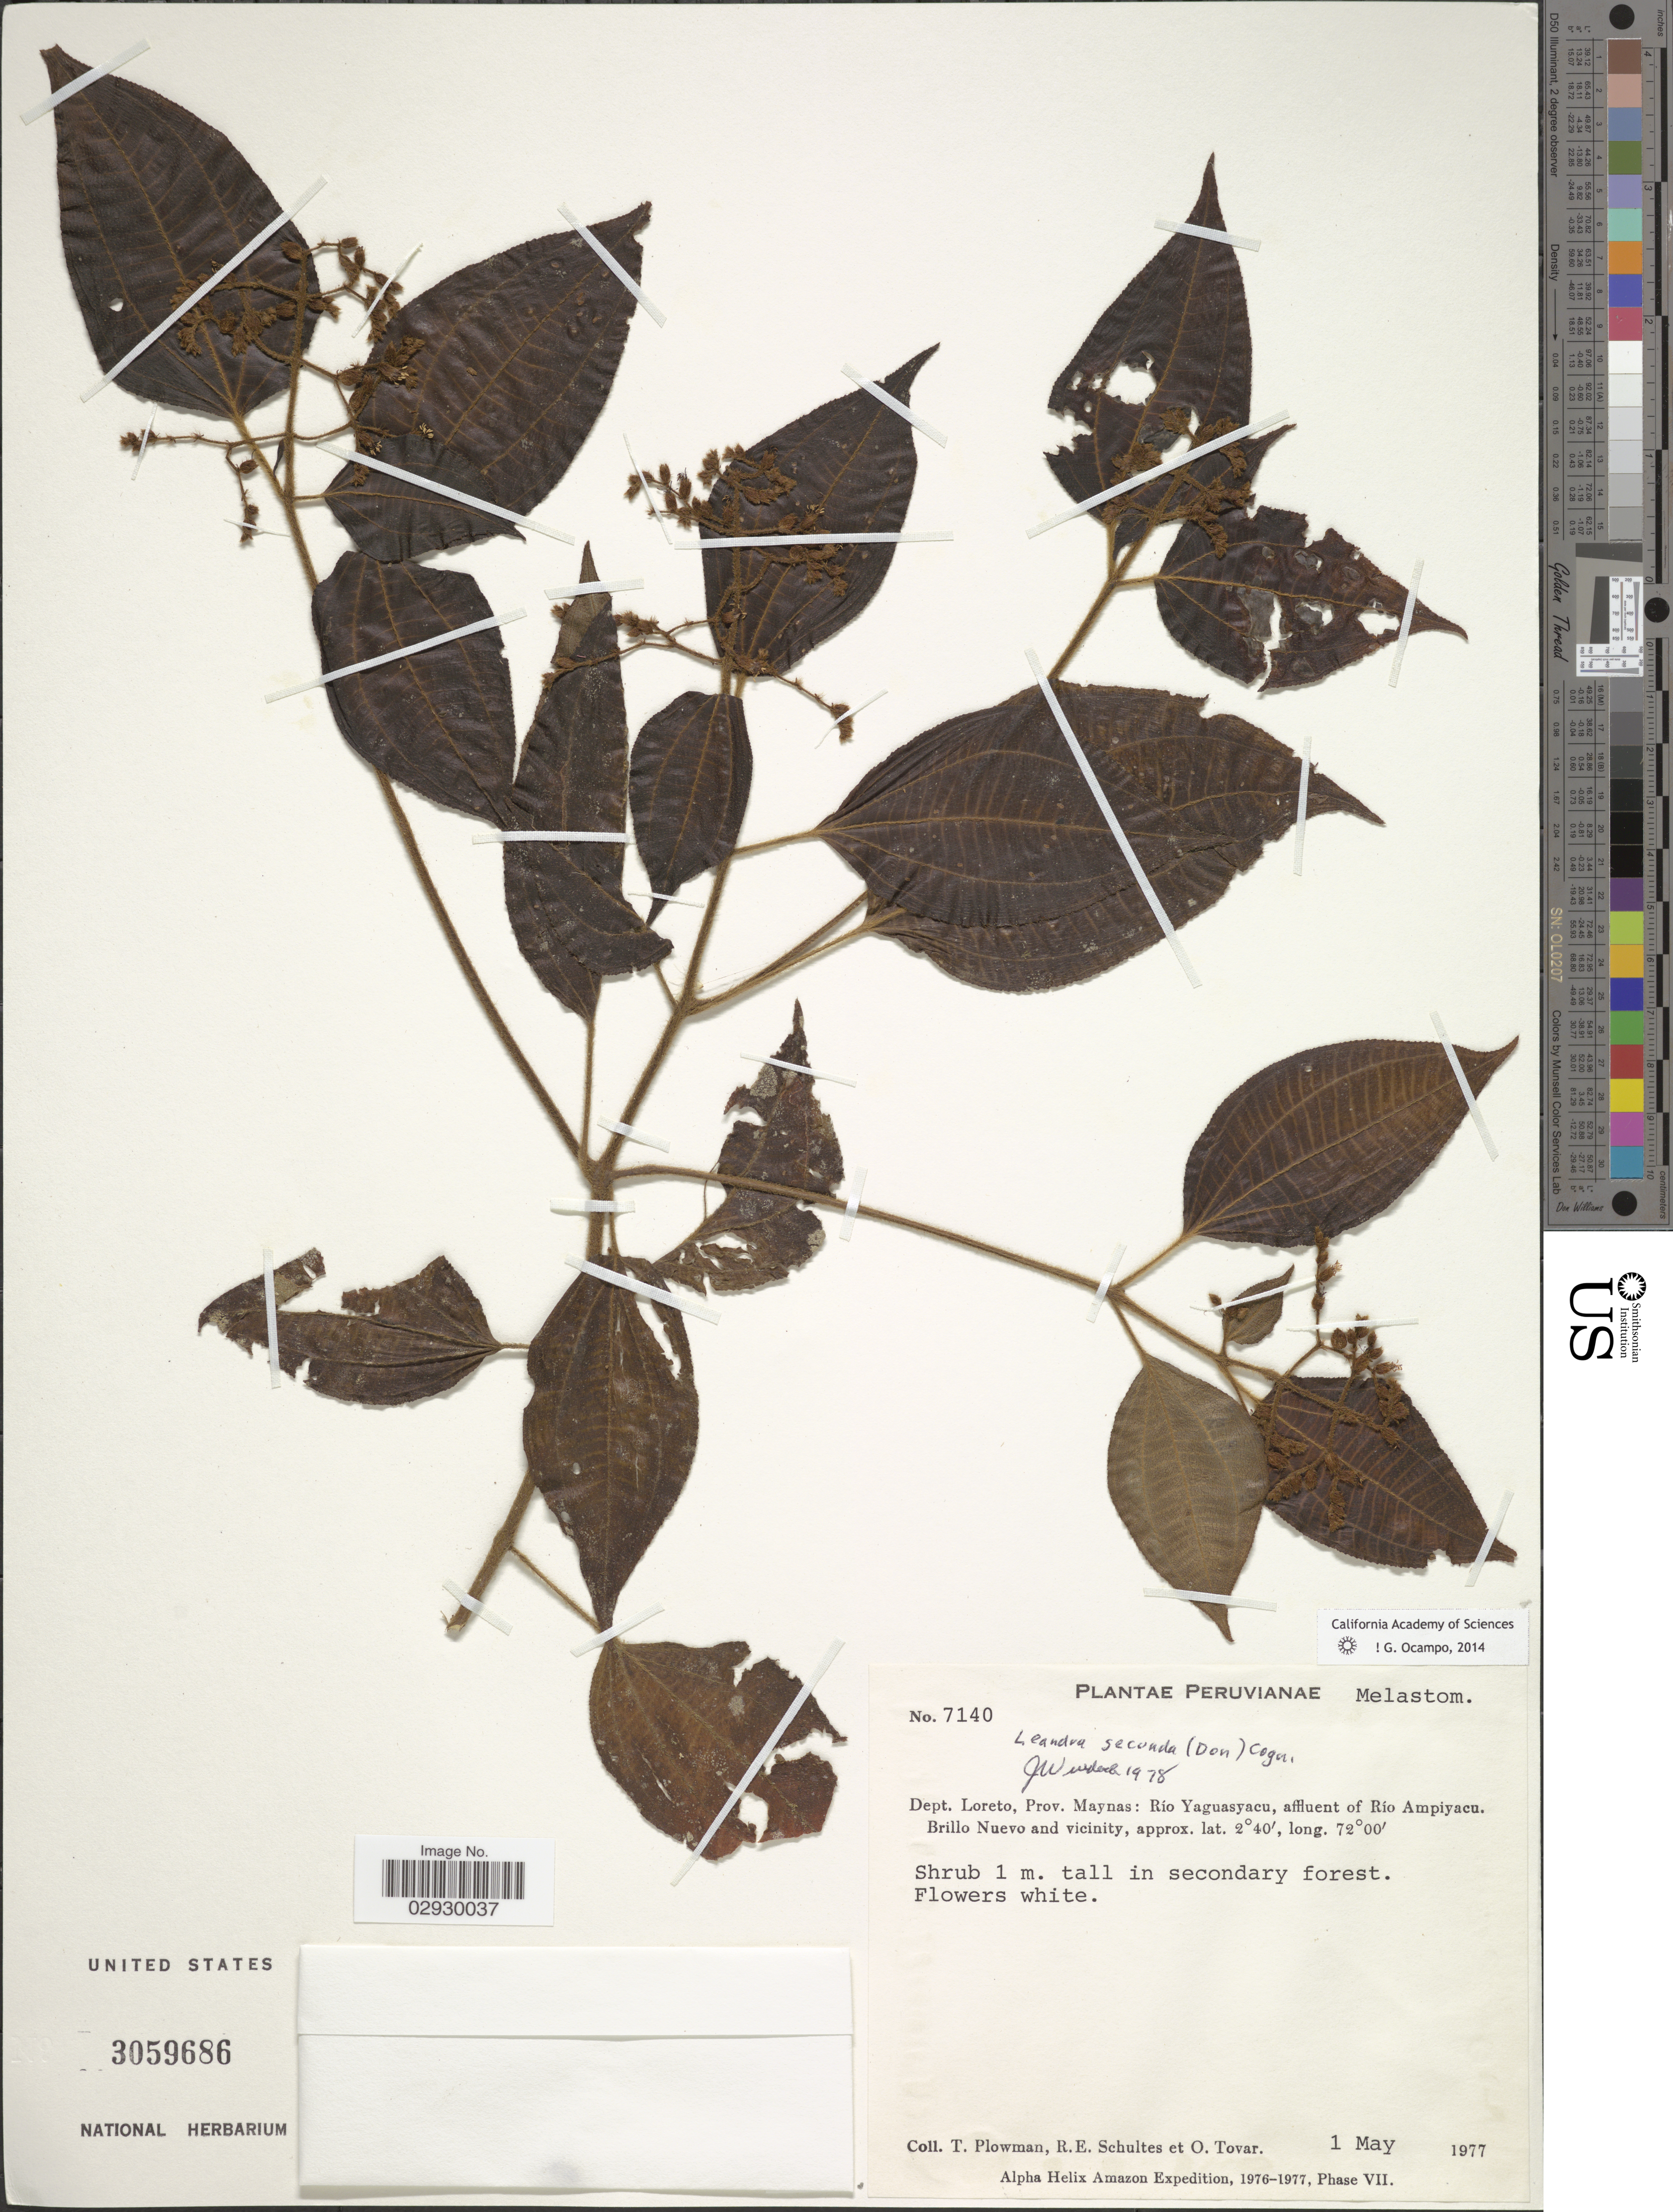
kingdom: Plantae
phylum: Tracheophyta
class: Magnoliopsida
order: Myrtales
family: Melastomataceae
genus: Leandra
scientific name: Leandra solenifera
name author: Cogn.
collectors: T. Plowman, R. E. Schultes & Ó. Tovar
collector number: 7140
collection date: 1977-05-01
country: Peru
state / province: Loreto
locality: Dept. Loreto, Prov. Maynas: Río Yaguasyacu, affluent of Río Ampiyacu. Brillo Nuevo and vicinity.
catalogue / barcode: US 3059686